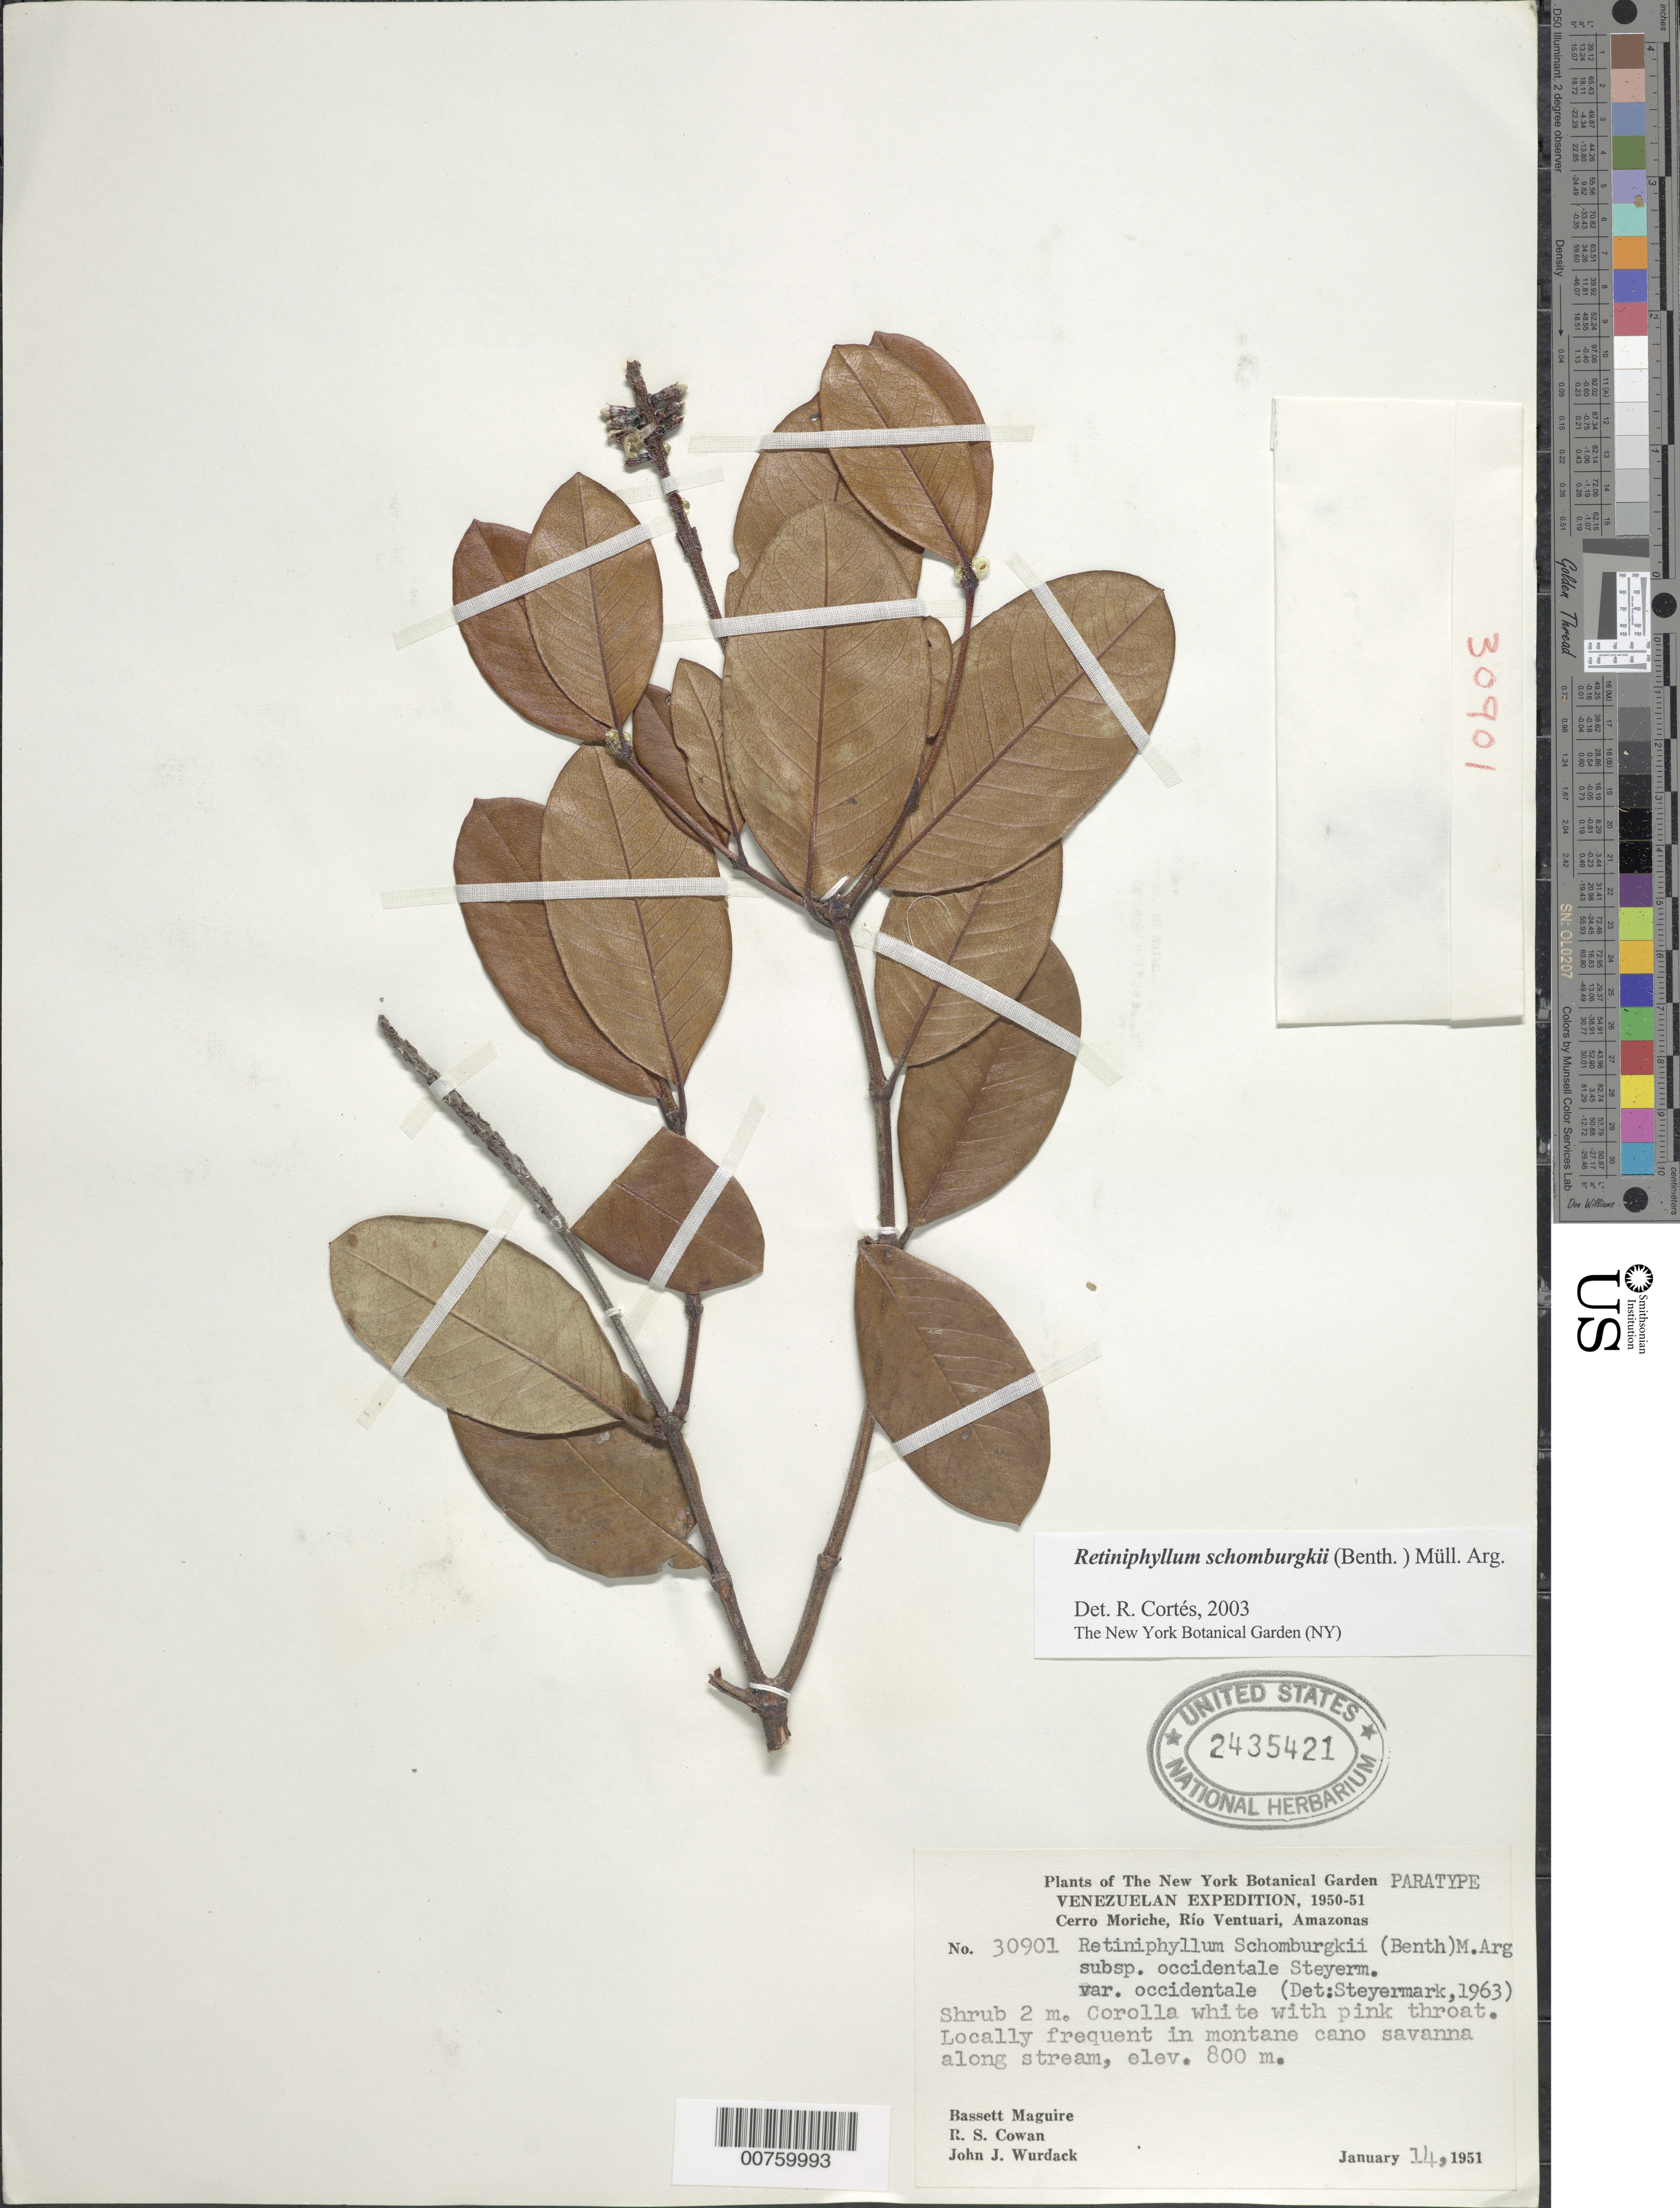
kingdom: Plantae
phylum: Tracheophyta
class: Magnoliopsida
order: Gentianales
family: Rubiaceae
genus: Retiniphyllum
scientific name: Retiniphyllum schomburgkii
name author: (Benth.) Müll. Arg.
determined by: Cortes R., G.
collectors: B. Maguire, R. S. Cowan & J. J. Wurdack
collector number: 30901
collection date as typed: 14-Jan-51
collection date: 1951-01-14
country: Venezuela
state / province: Amazonas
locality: Cerro Moriche, Río Ventuari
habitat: Monante Caño savanna along stream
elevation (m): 800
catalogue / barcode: US 2435421